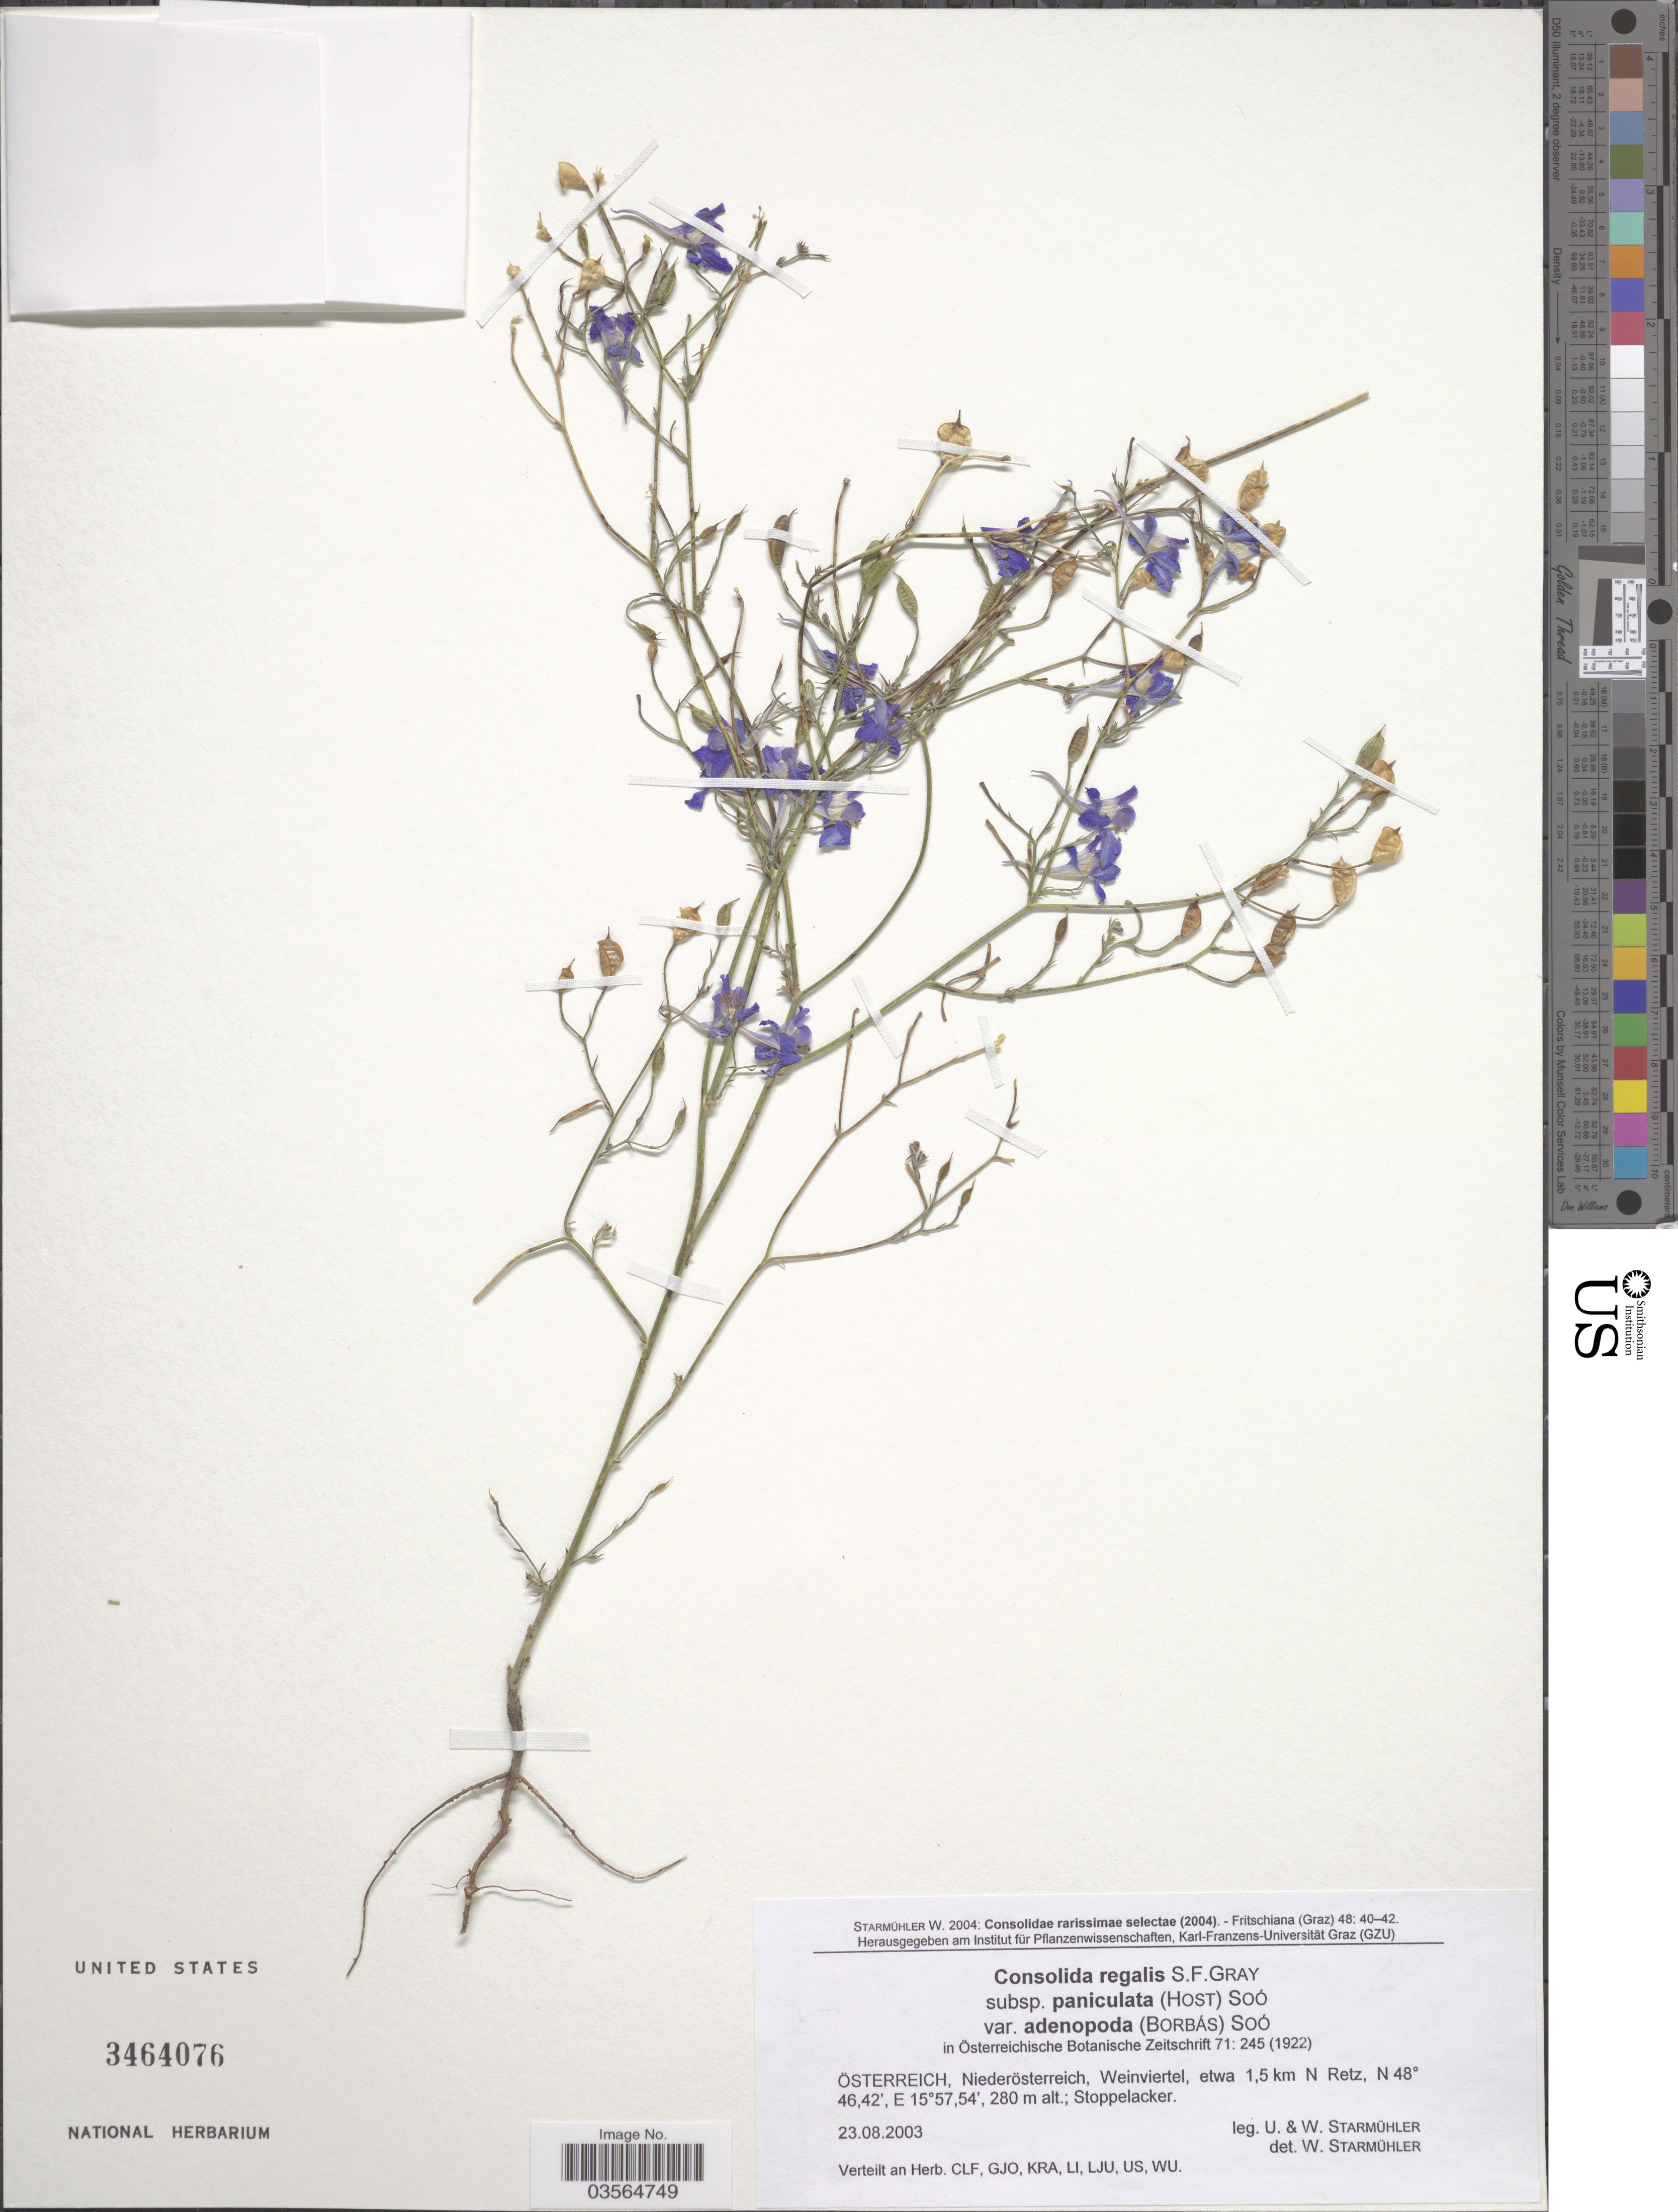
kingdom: Plantae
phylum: Tracheophyta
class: Magnoliopsida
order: Ranunculales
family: Ranunculaceae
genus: Delphinium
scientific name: Delphinium consolida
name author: L.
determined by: Du Pasquier, P.-E.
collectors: U. Starmuhler & W. Starmühler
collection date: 2003-08-23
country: Austria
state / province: Niederosterreich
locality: Österreich, Weinviertel, etwa 1,5 km N Retz. Stoppelacker.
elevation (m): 280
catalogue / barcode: US 3464076